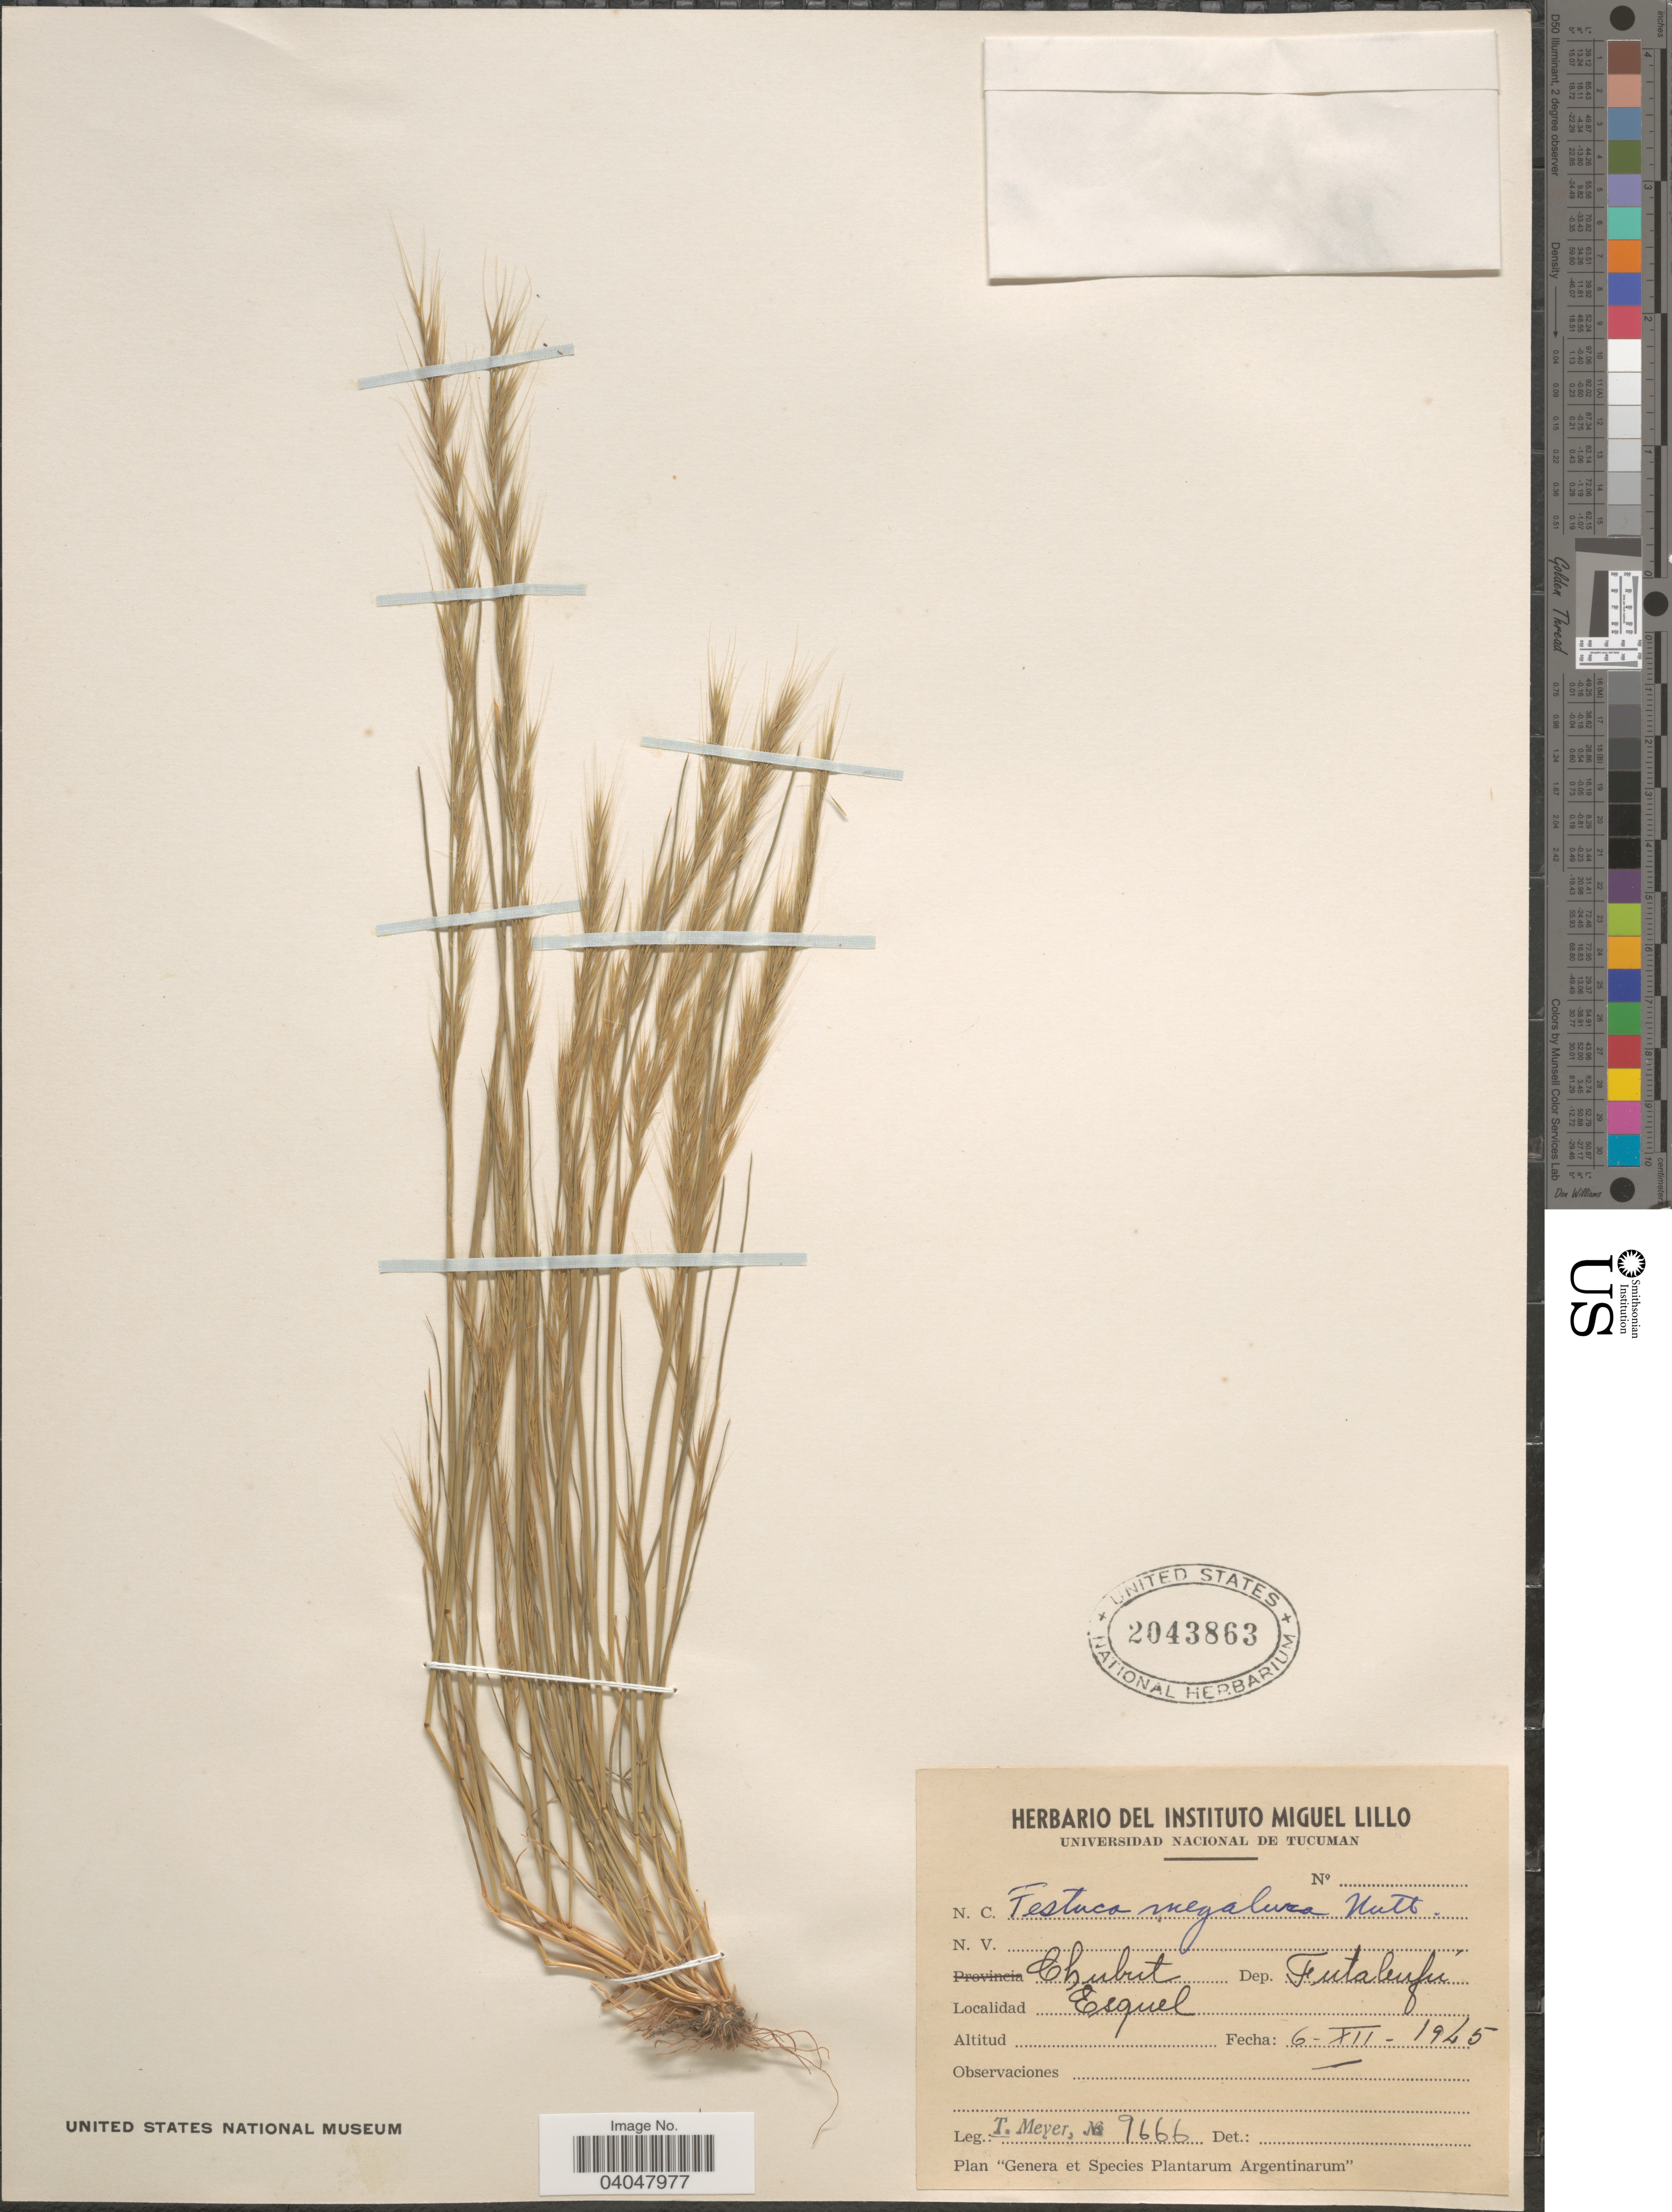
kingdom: Plantae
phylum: Tracheophyta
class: Liliopsida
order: Poales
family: Poaceae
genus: Festuca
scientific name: Festuca megalura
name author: Nutt.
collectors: T. Meyer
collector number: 9666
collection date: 1945-12-06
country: Argentina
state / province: Chubut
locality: Dep Futaleufu. Esquel.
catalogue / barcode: US 2043863